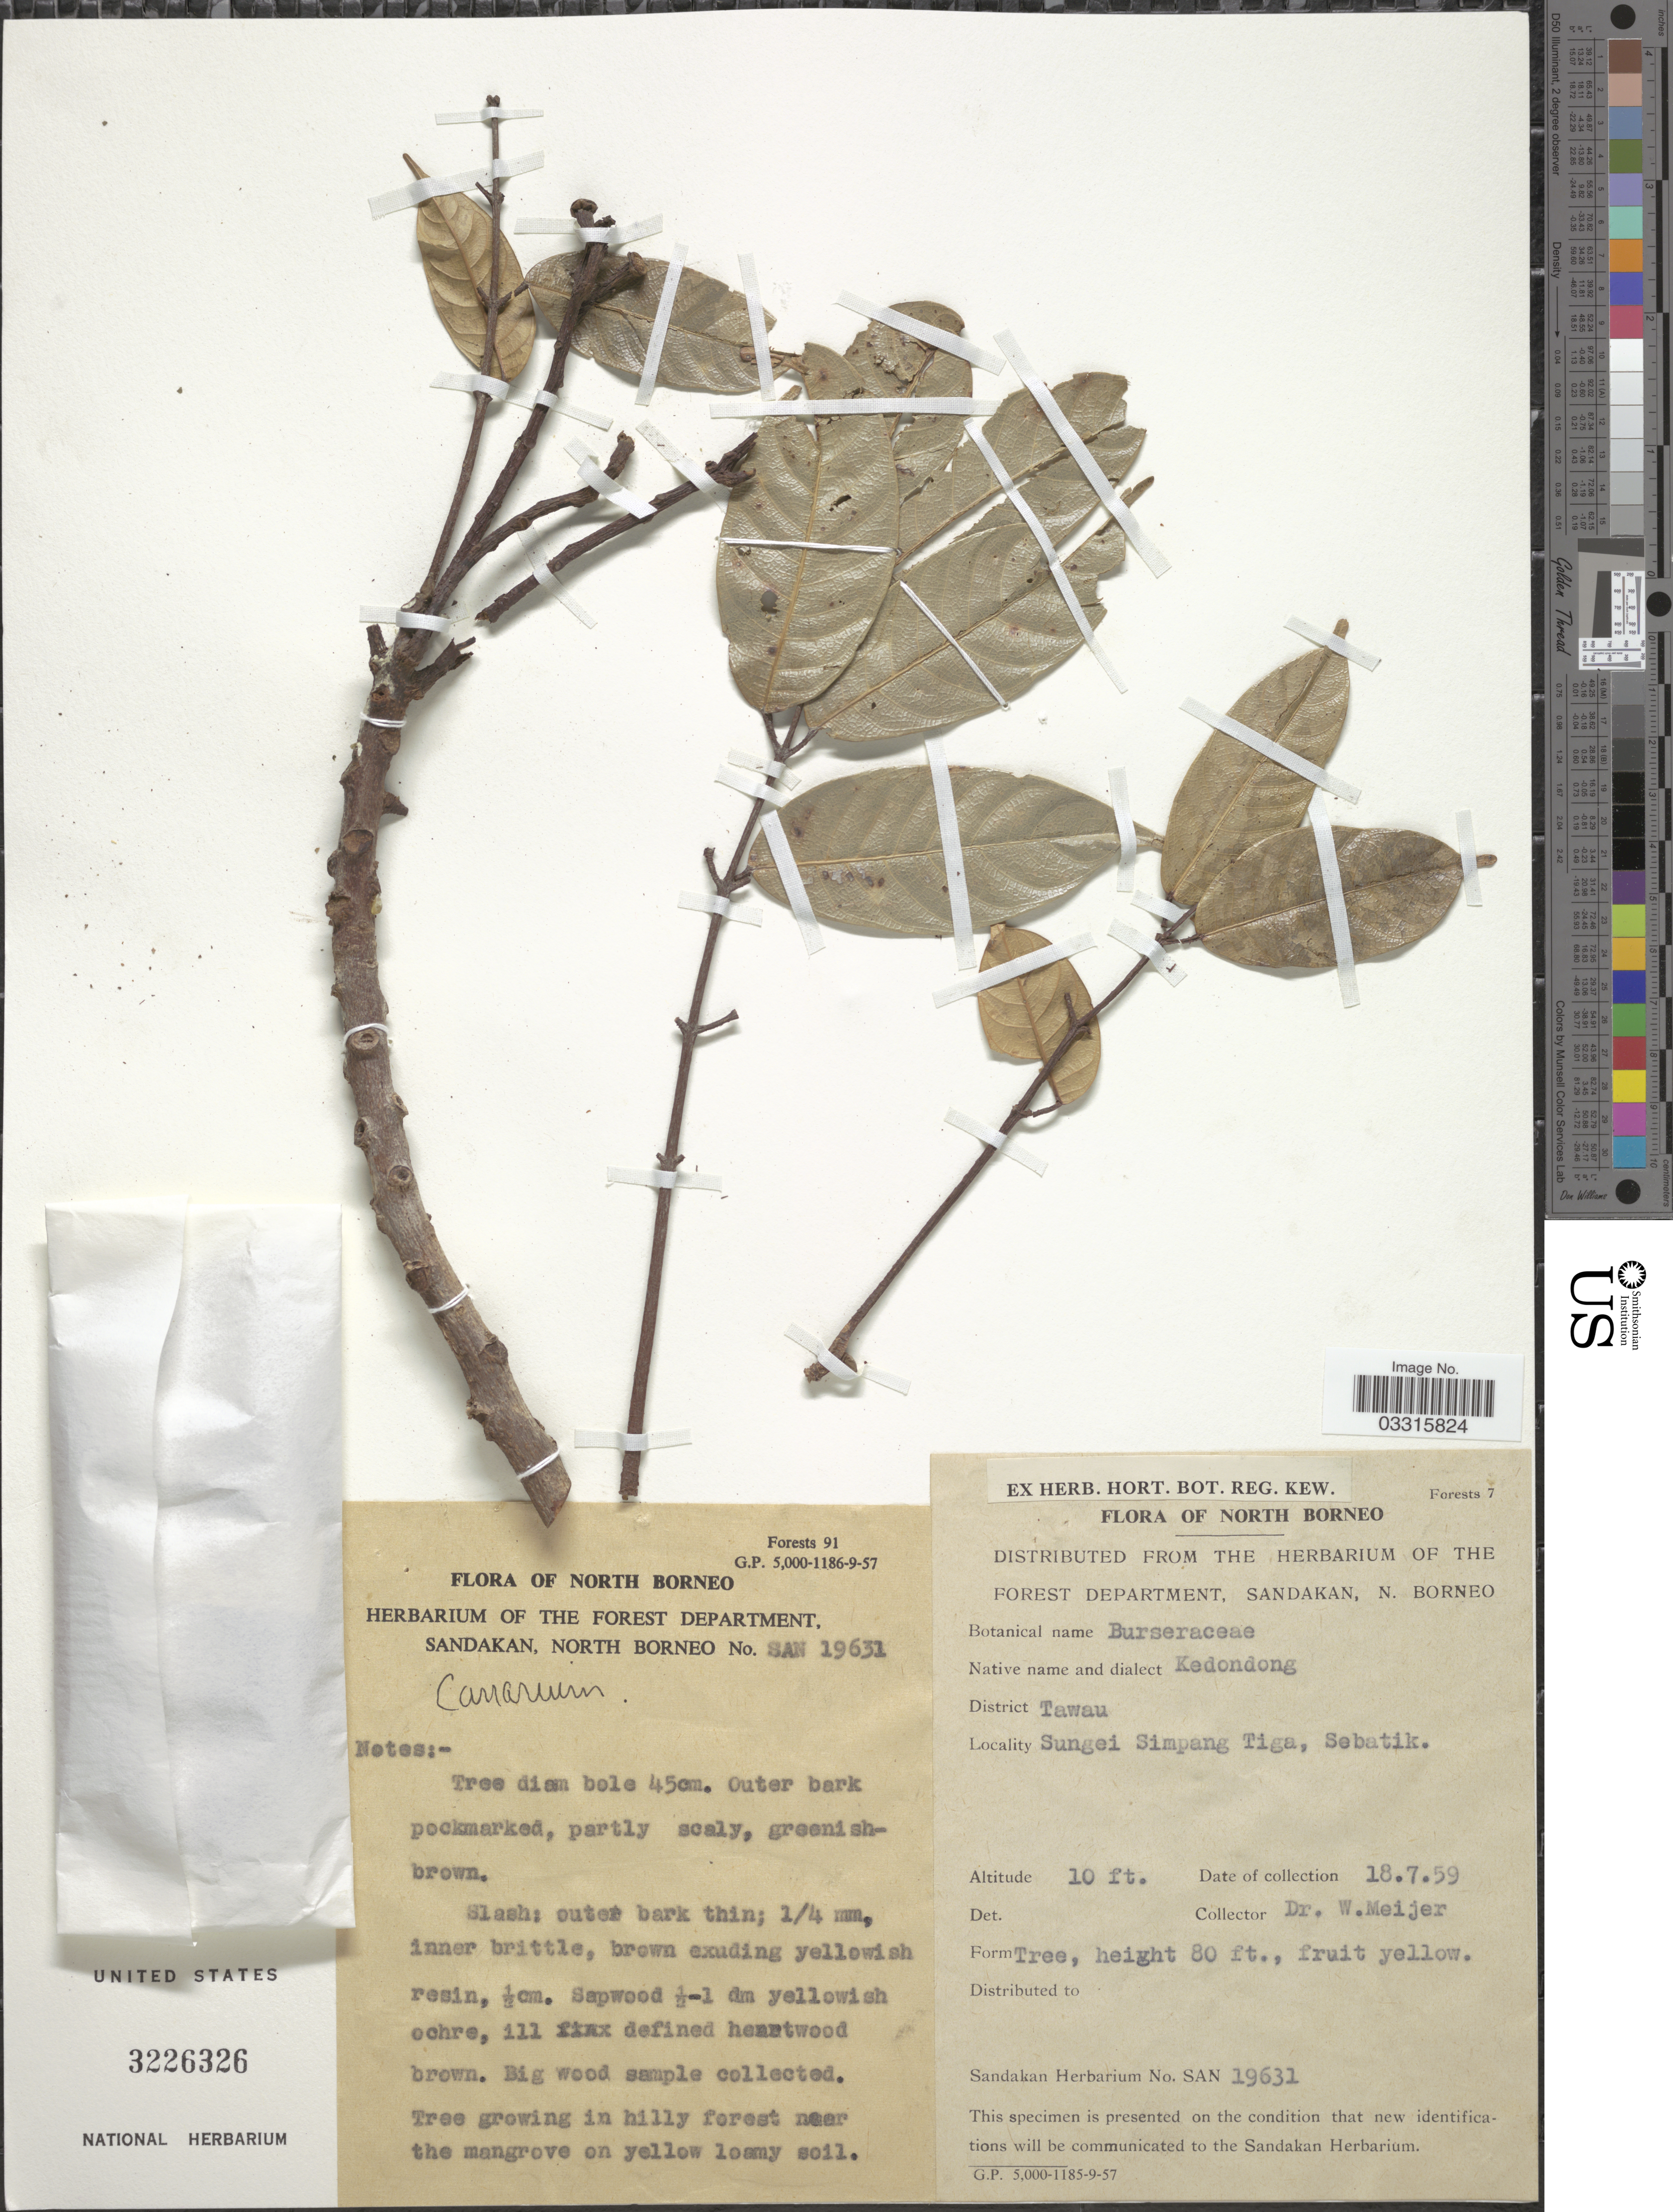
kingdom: Plantae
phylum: Tracheophyta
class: Magnoliopsida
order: Sapindales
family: Burseraceae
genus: Canarium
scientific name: Canarium sp.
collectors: W. Meijer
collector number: SAN 19631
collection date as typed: Transcribed d/m/y: 18/7/59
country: Malaysia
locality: North Borneo. District Tawau. Sungei Simpang Tiga, Sebatik.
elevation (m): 3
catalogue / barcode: US 3226326